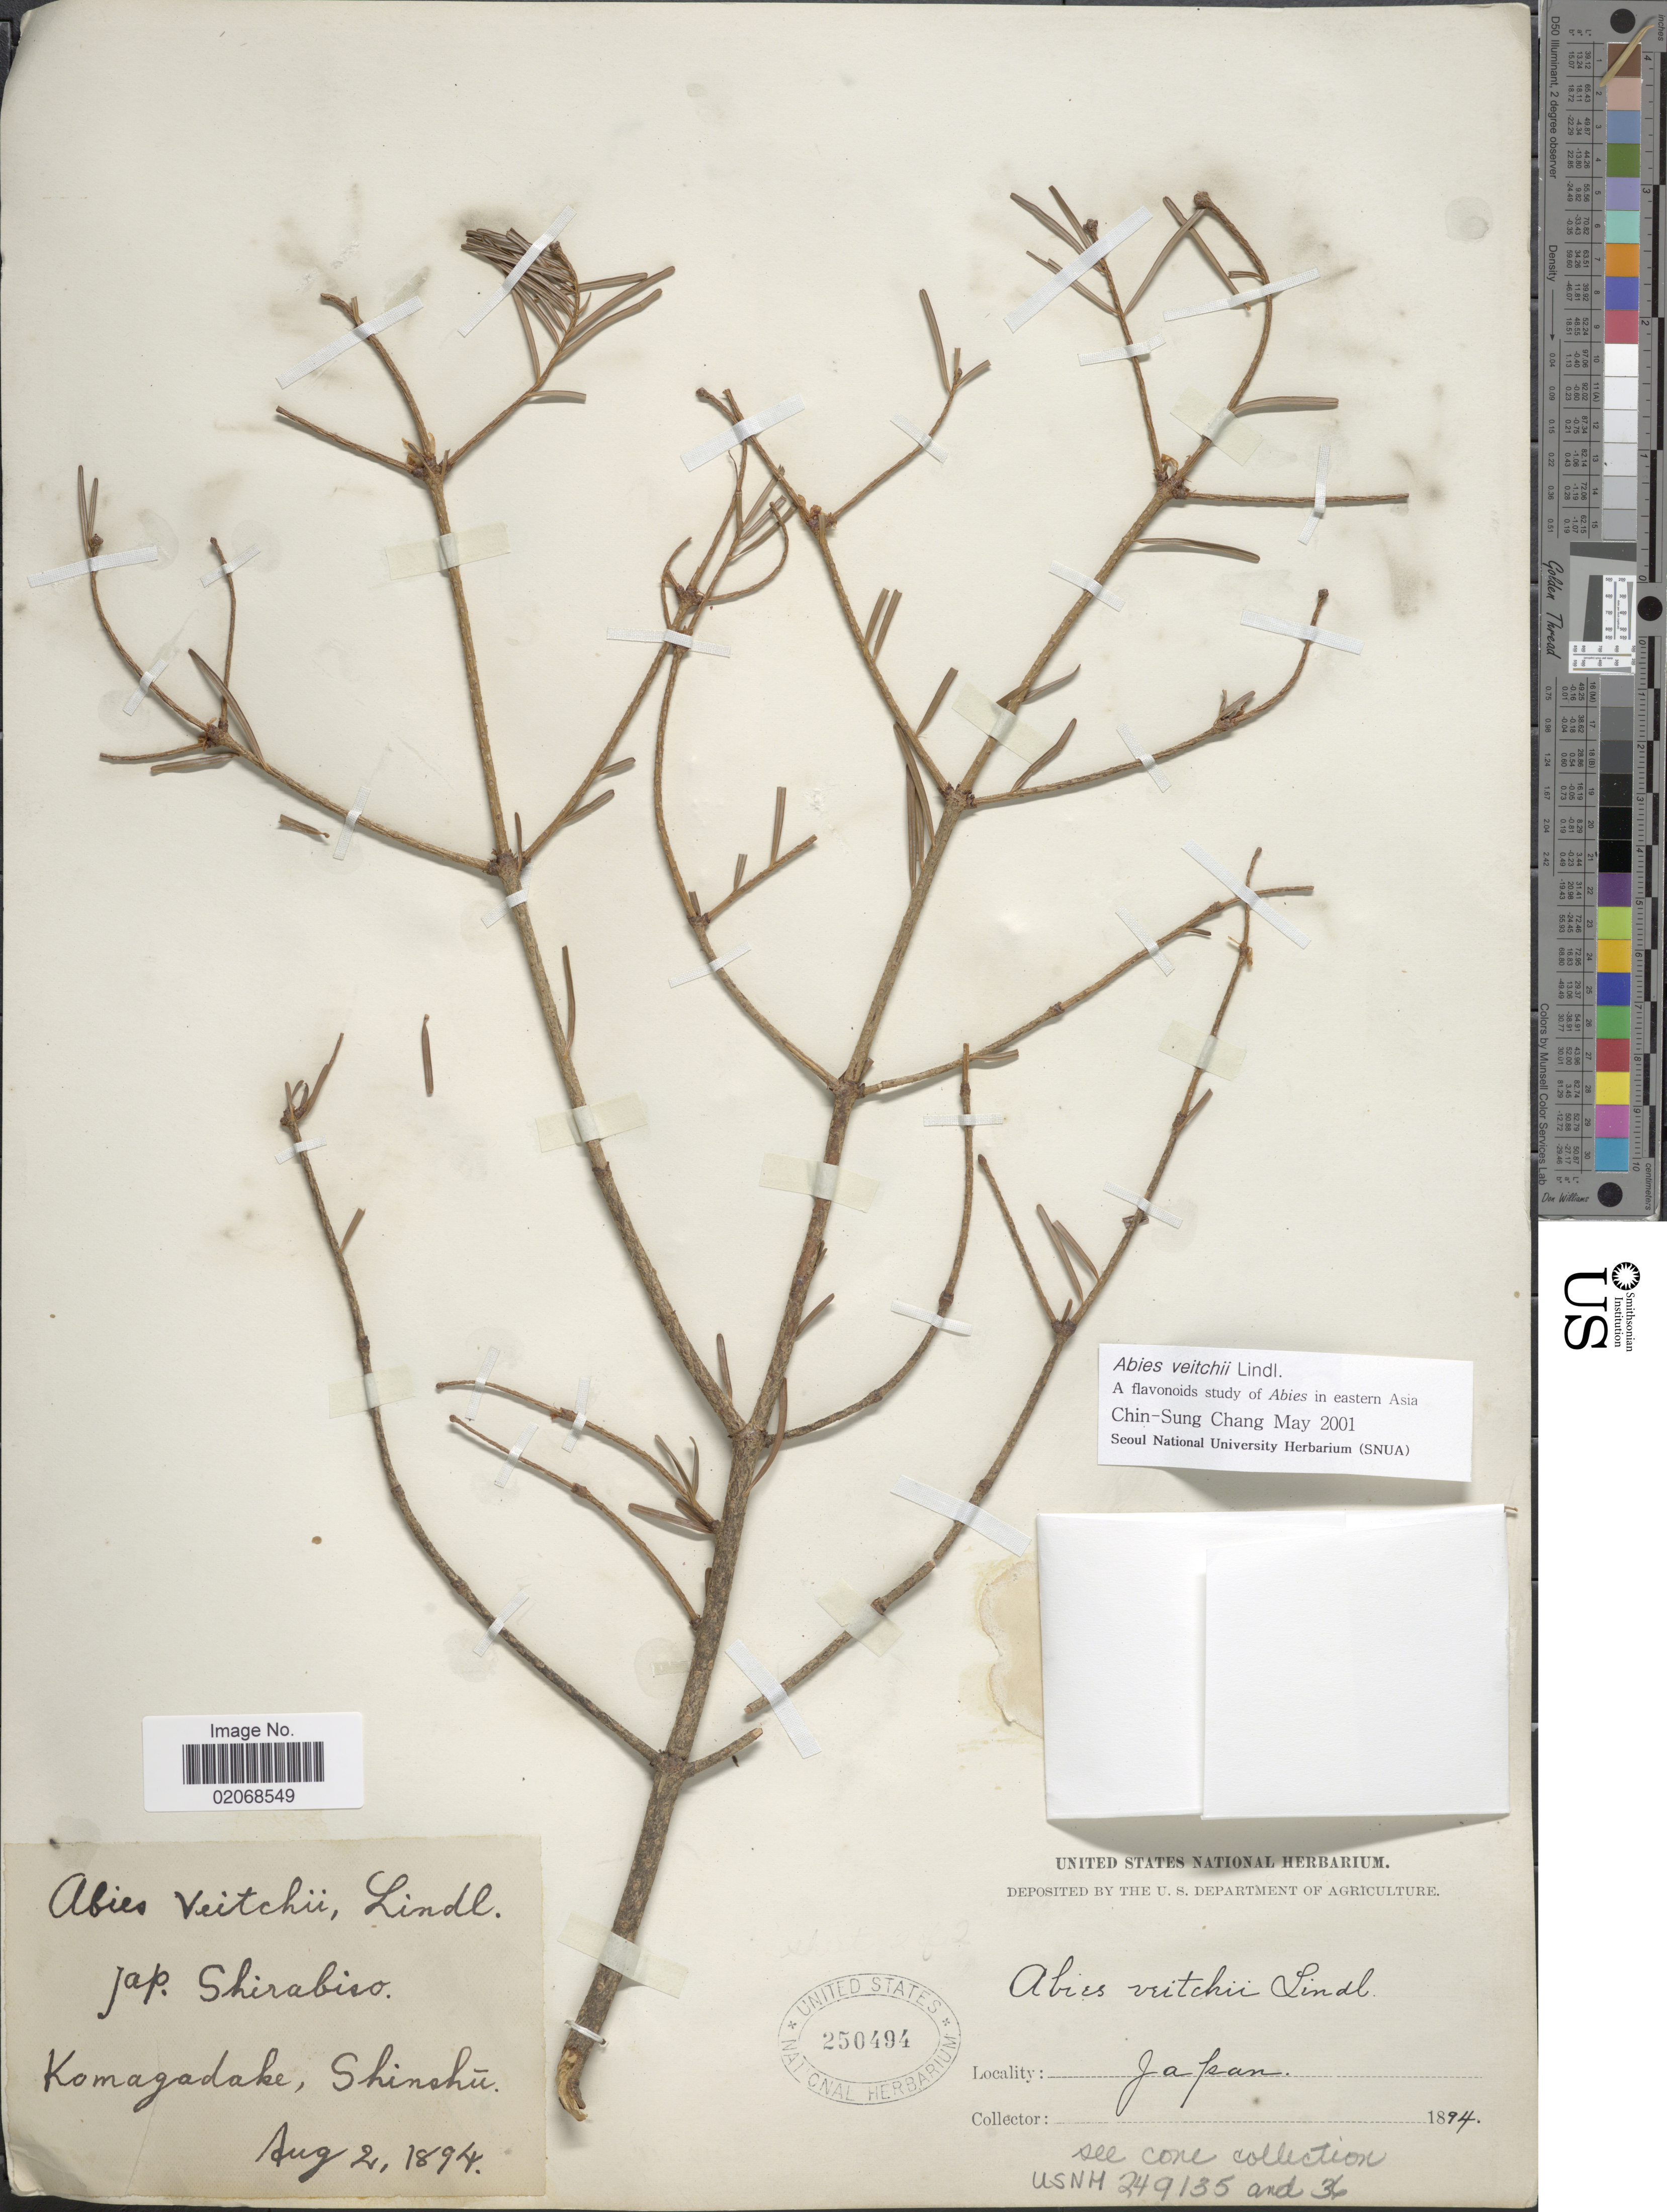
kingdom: Plantae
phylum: Tracheophyta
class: Pinopsida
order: Pinales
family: Pinaceae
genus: Abies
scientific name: Abies veitchii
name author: Lindl.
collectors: ex herb. United States National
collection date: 1894-08-02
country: Japan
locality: Shirabiso, Komagadake, Shinshu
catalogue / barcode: US 250494